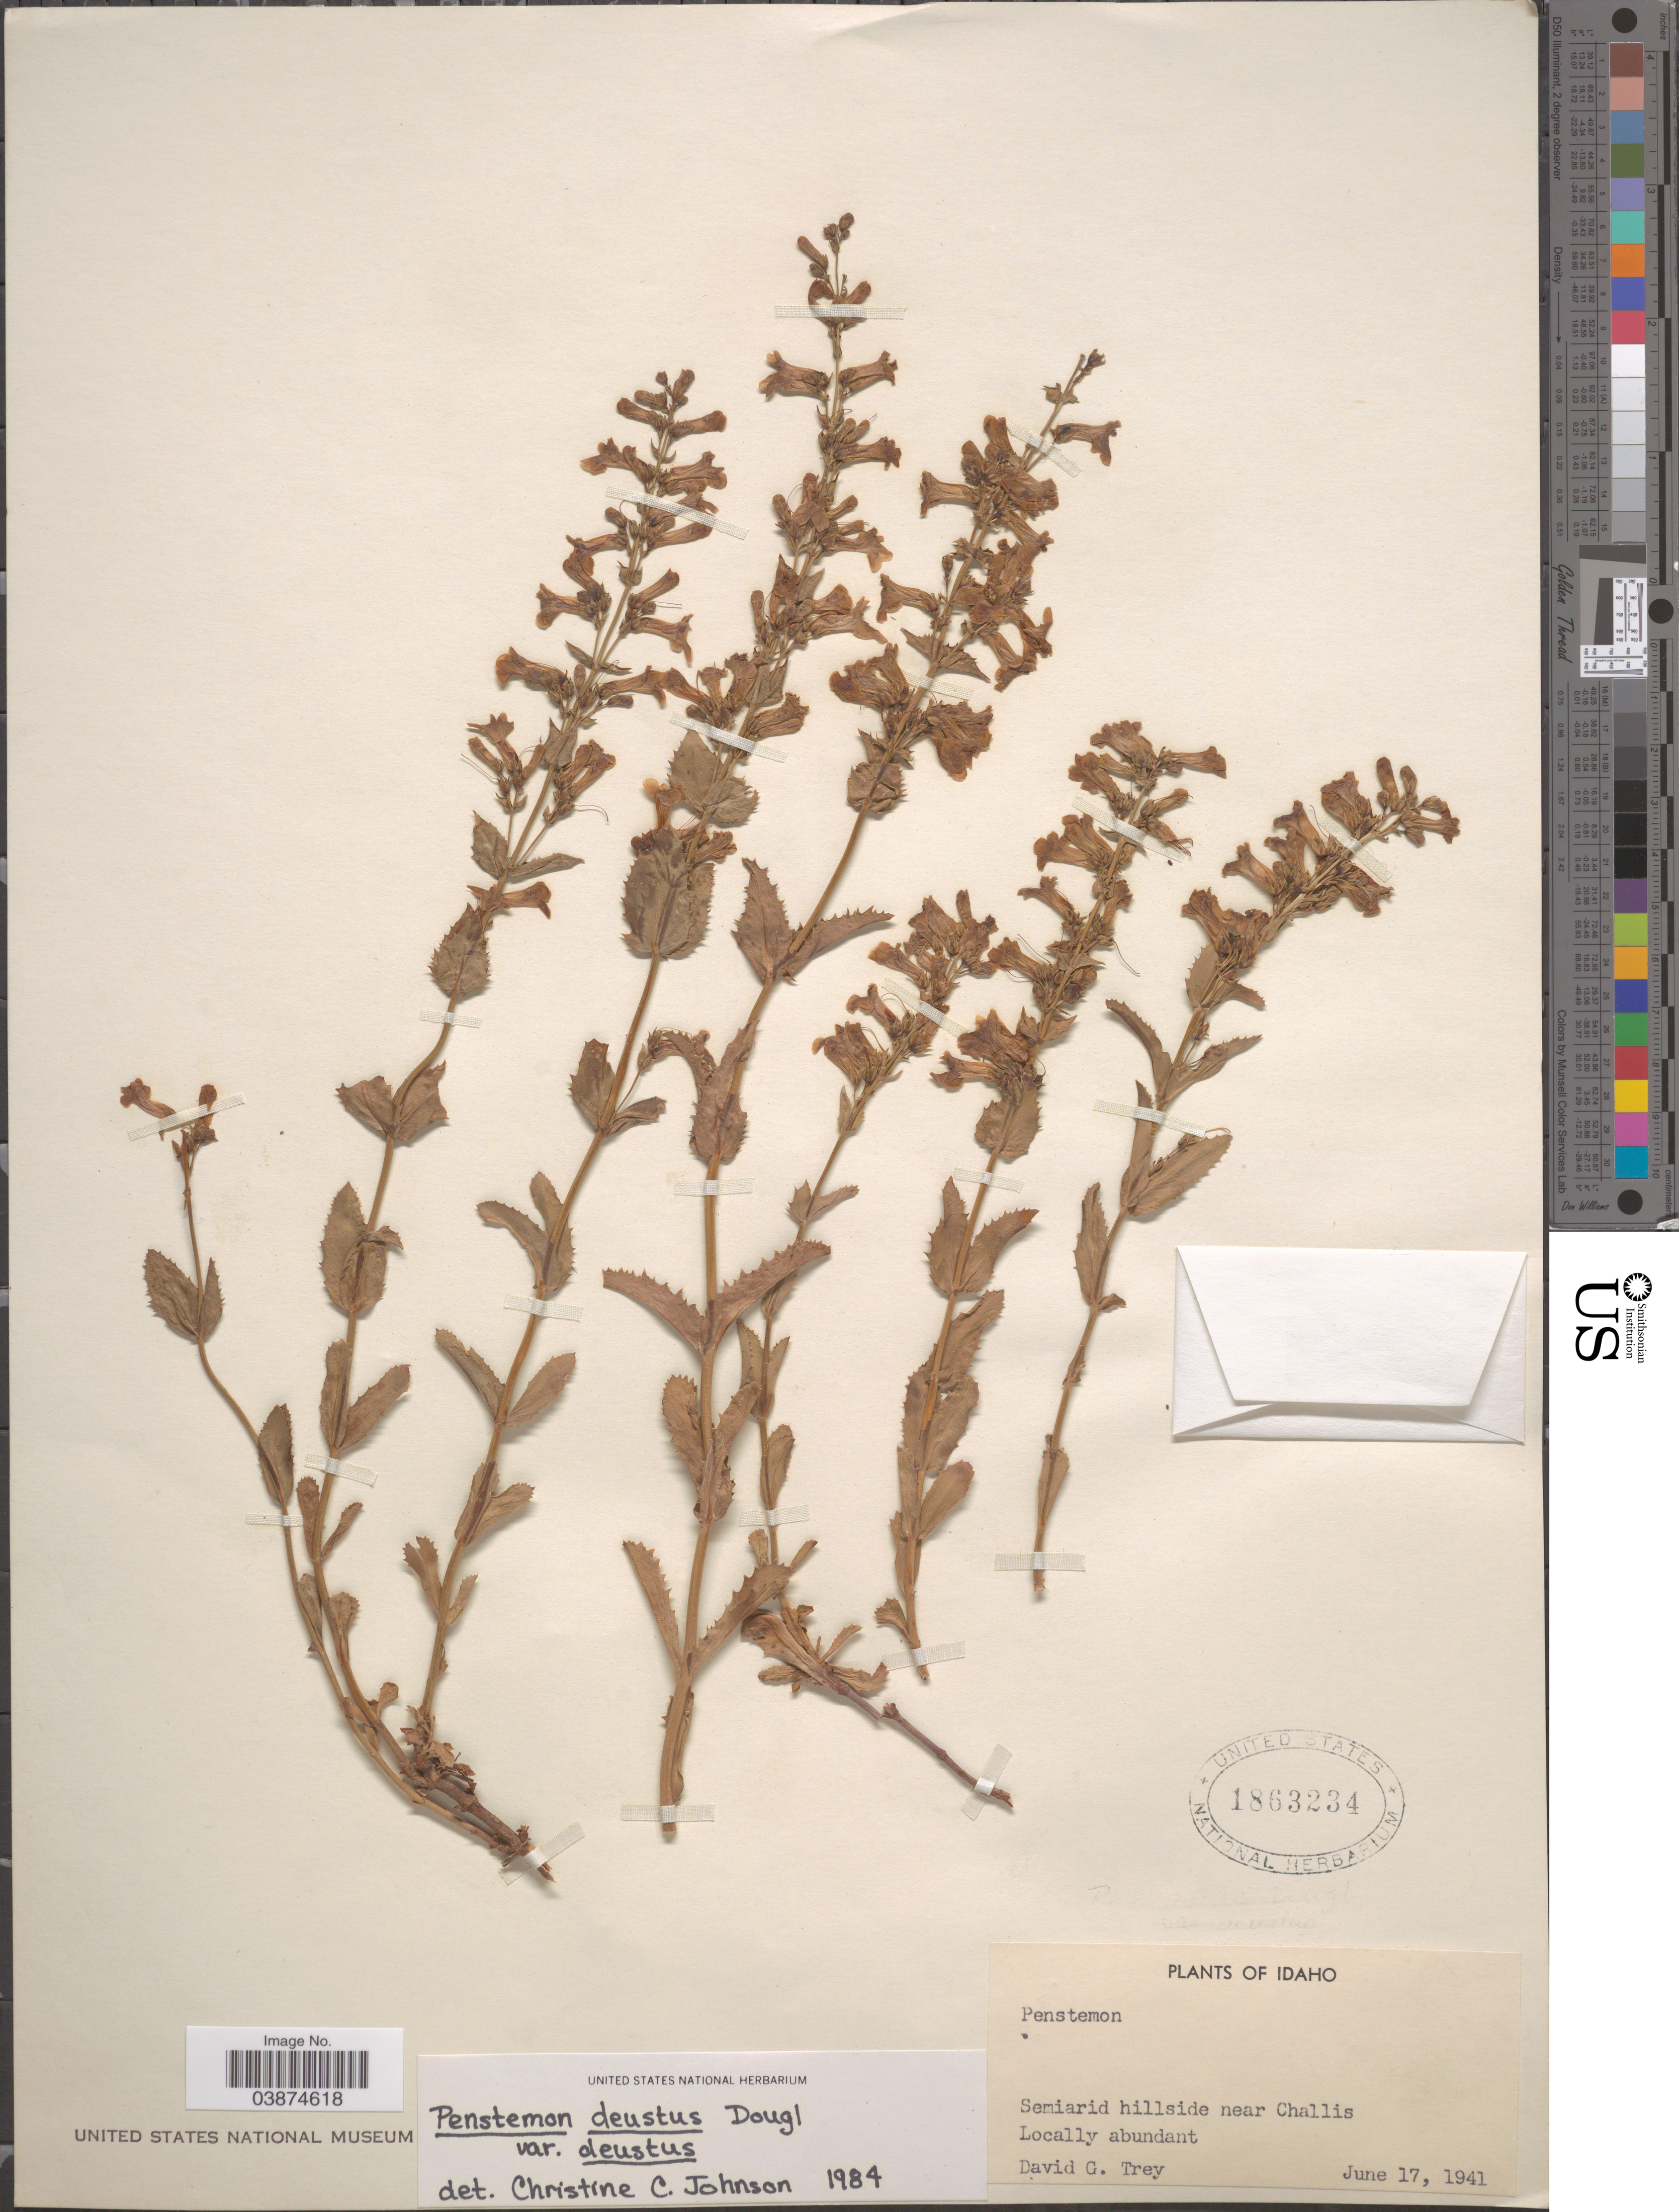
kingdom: Plantae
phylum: Tracheophyta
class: Magnoliopsida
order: Lamiales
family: Plantaginaceae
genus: Penstemon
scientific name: Penstemon deustus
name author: Douglas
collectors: D. Trey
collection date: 1941-06-17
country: United States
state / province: Idaho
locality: Semiarid hillside near Challis.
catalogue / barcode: US 1863234